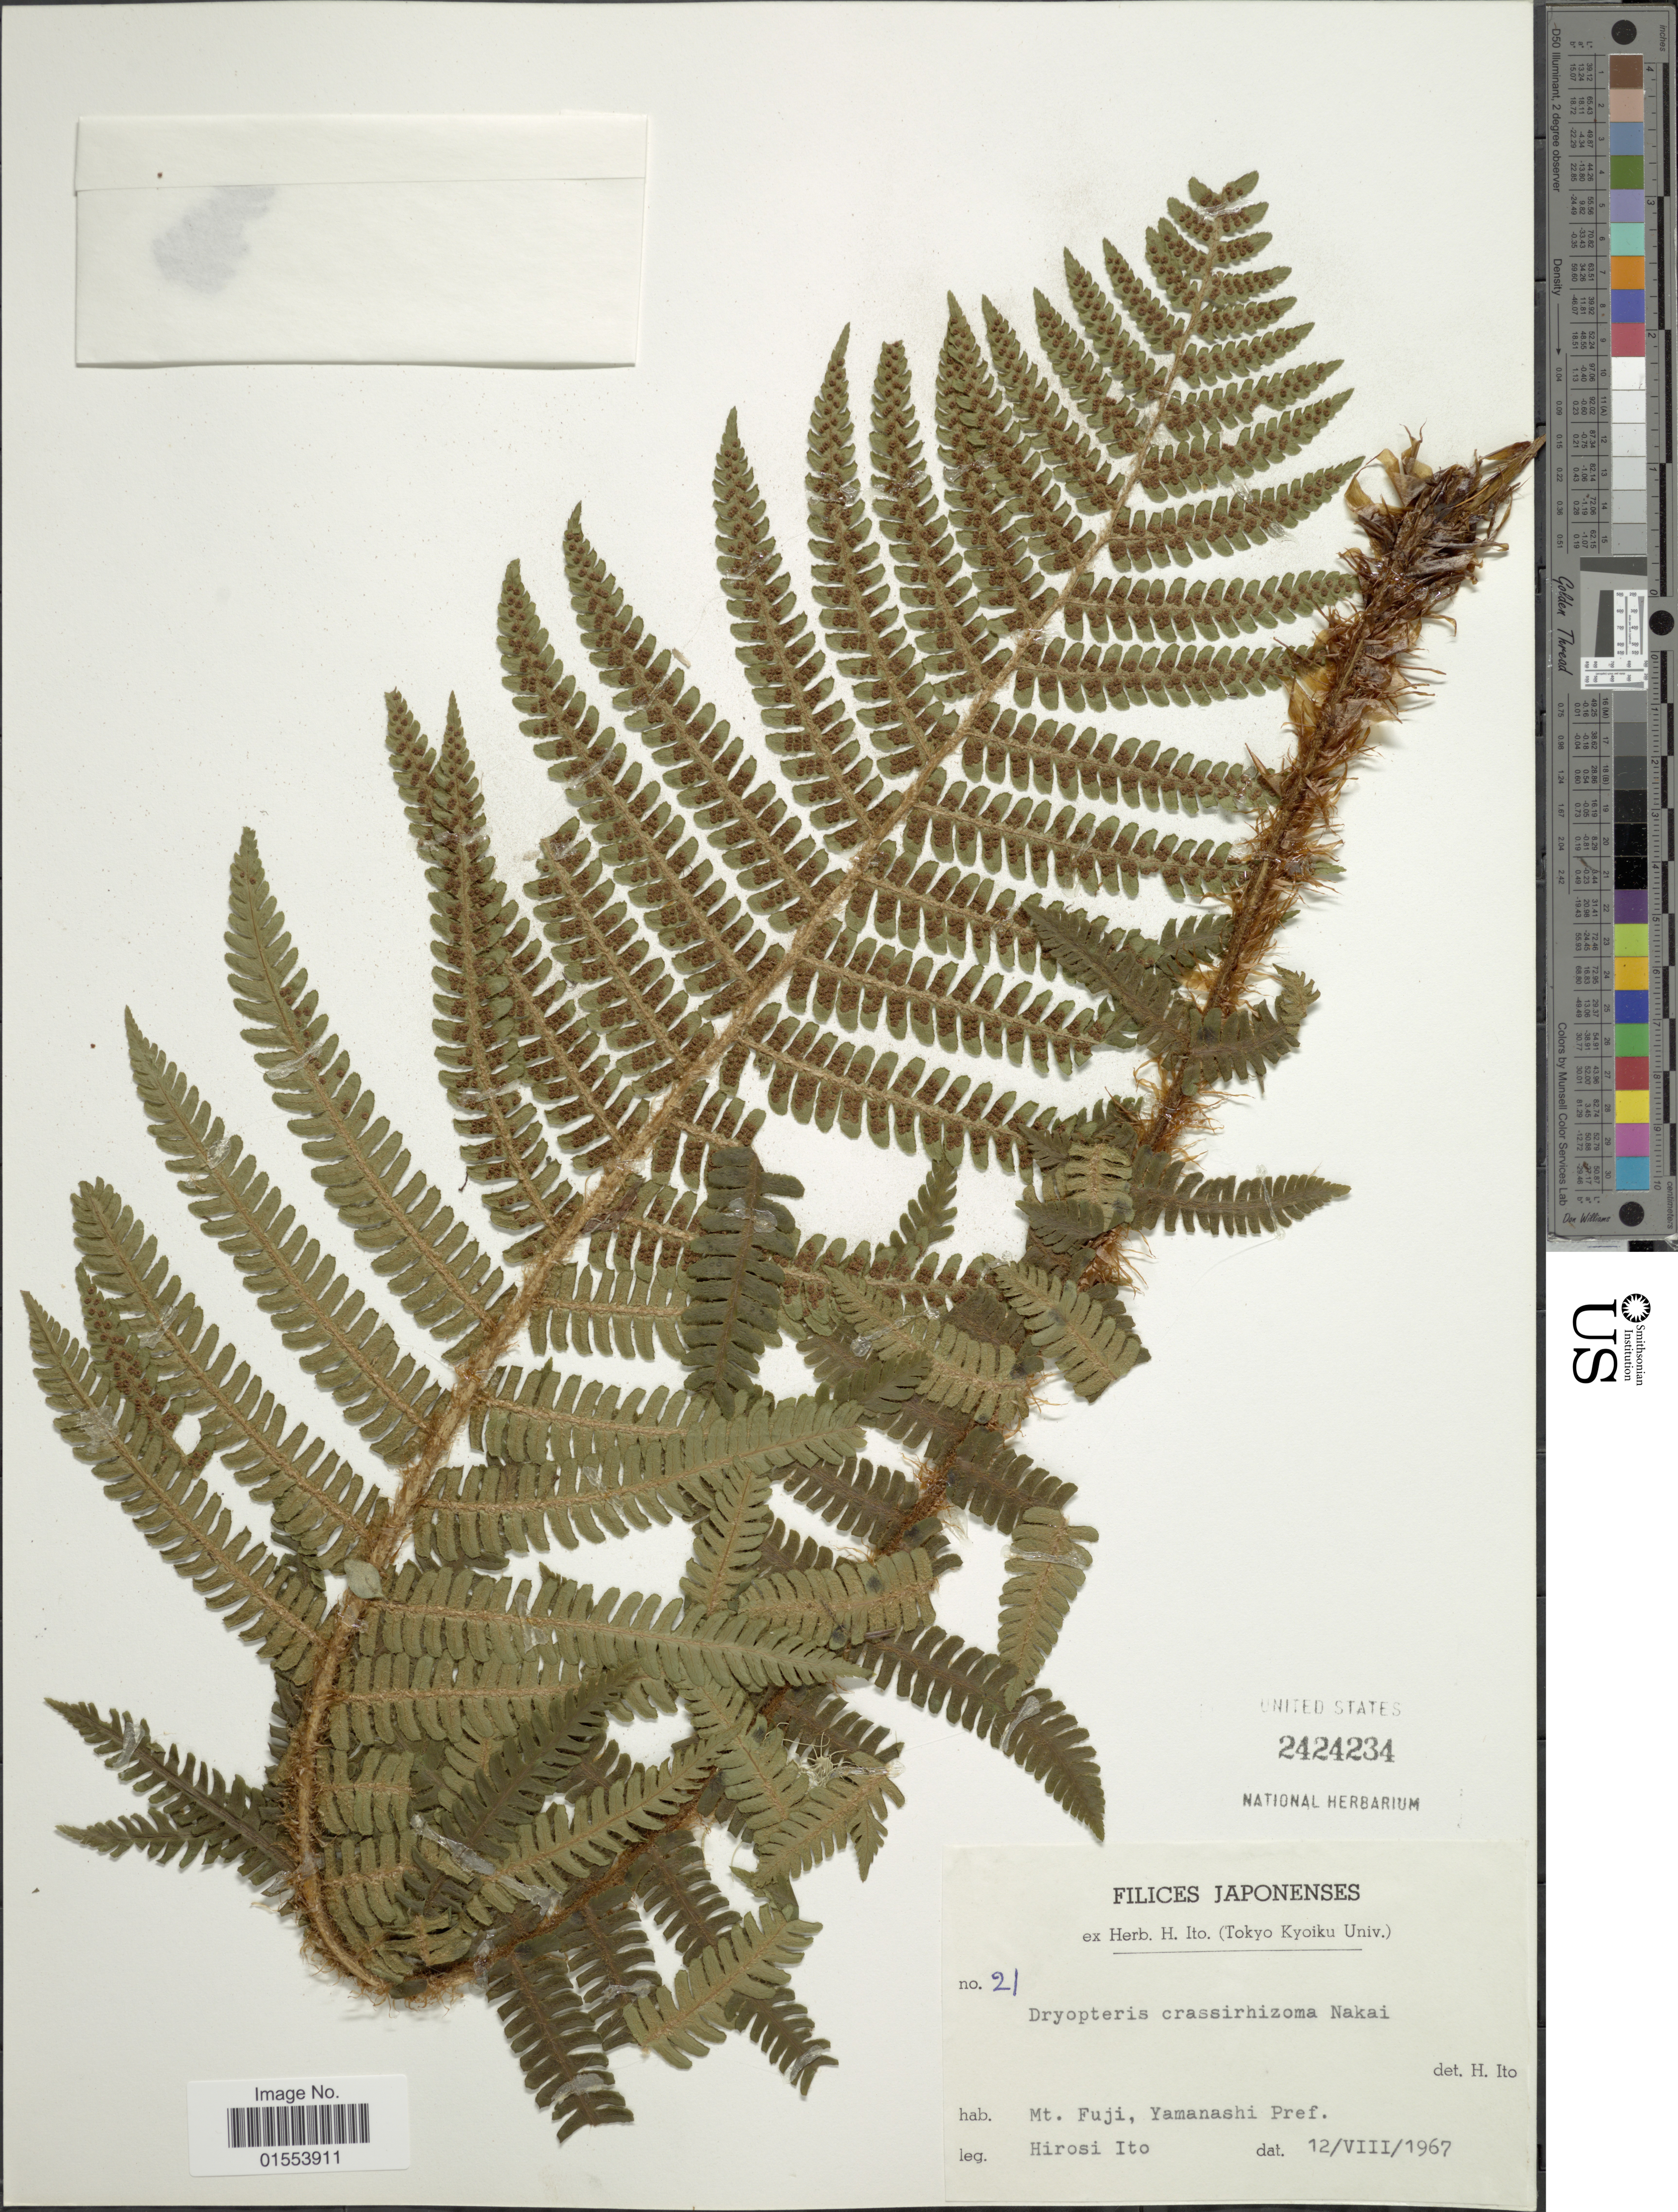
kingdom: Plantae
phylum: Tracheophyta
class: Polypodiopsida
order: Polypodiales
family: Dryopteridaceae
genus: Dryopteris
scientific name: Dryopteris crassirhizoma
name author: Nakai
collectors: H. Itô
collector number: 21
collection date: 1967-08-12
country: Japan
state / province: Yamanasi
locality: Japonenses, Mt. Fuji, Yamanashi Pref.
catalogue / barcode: US 2424234